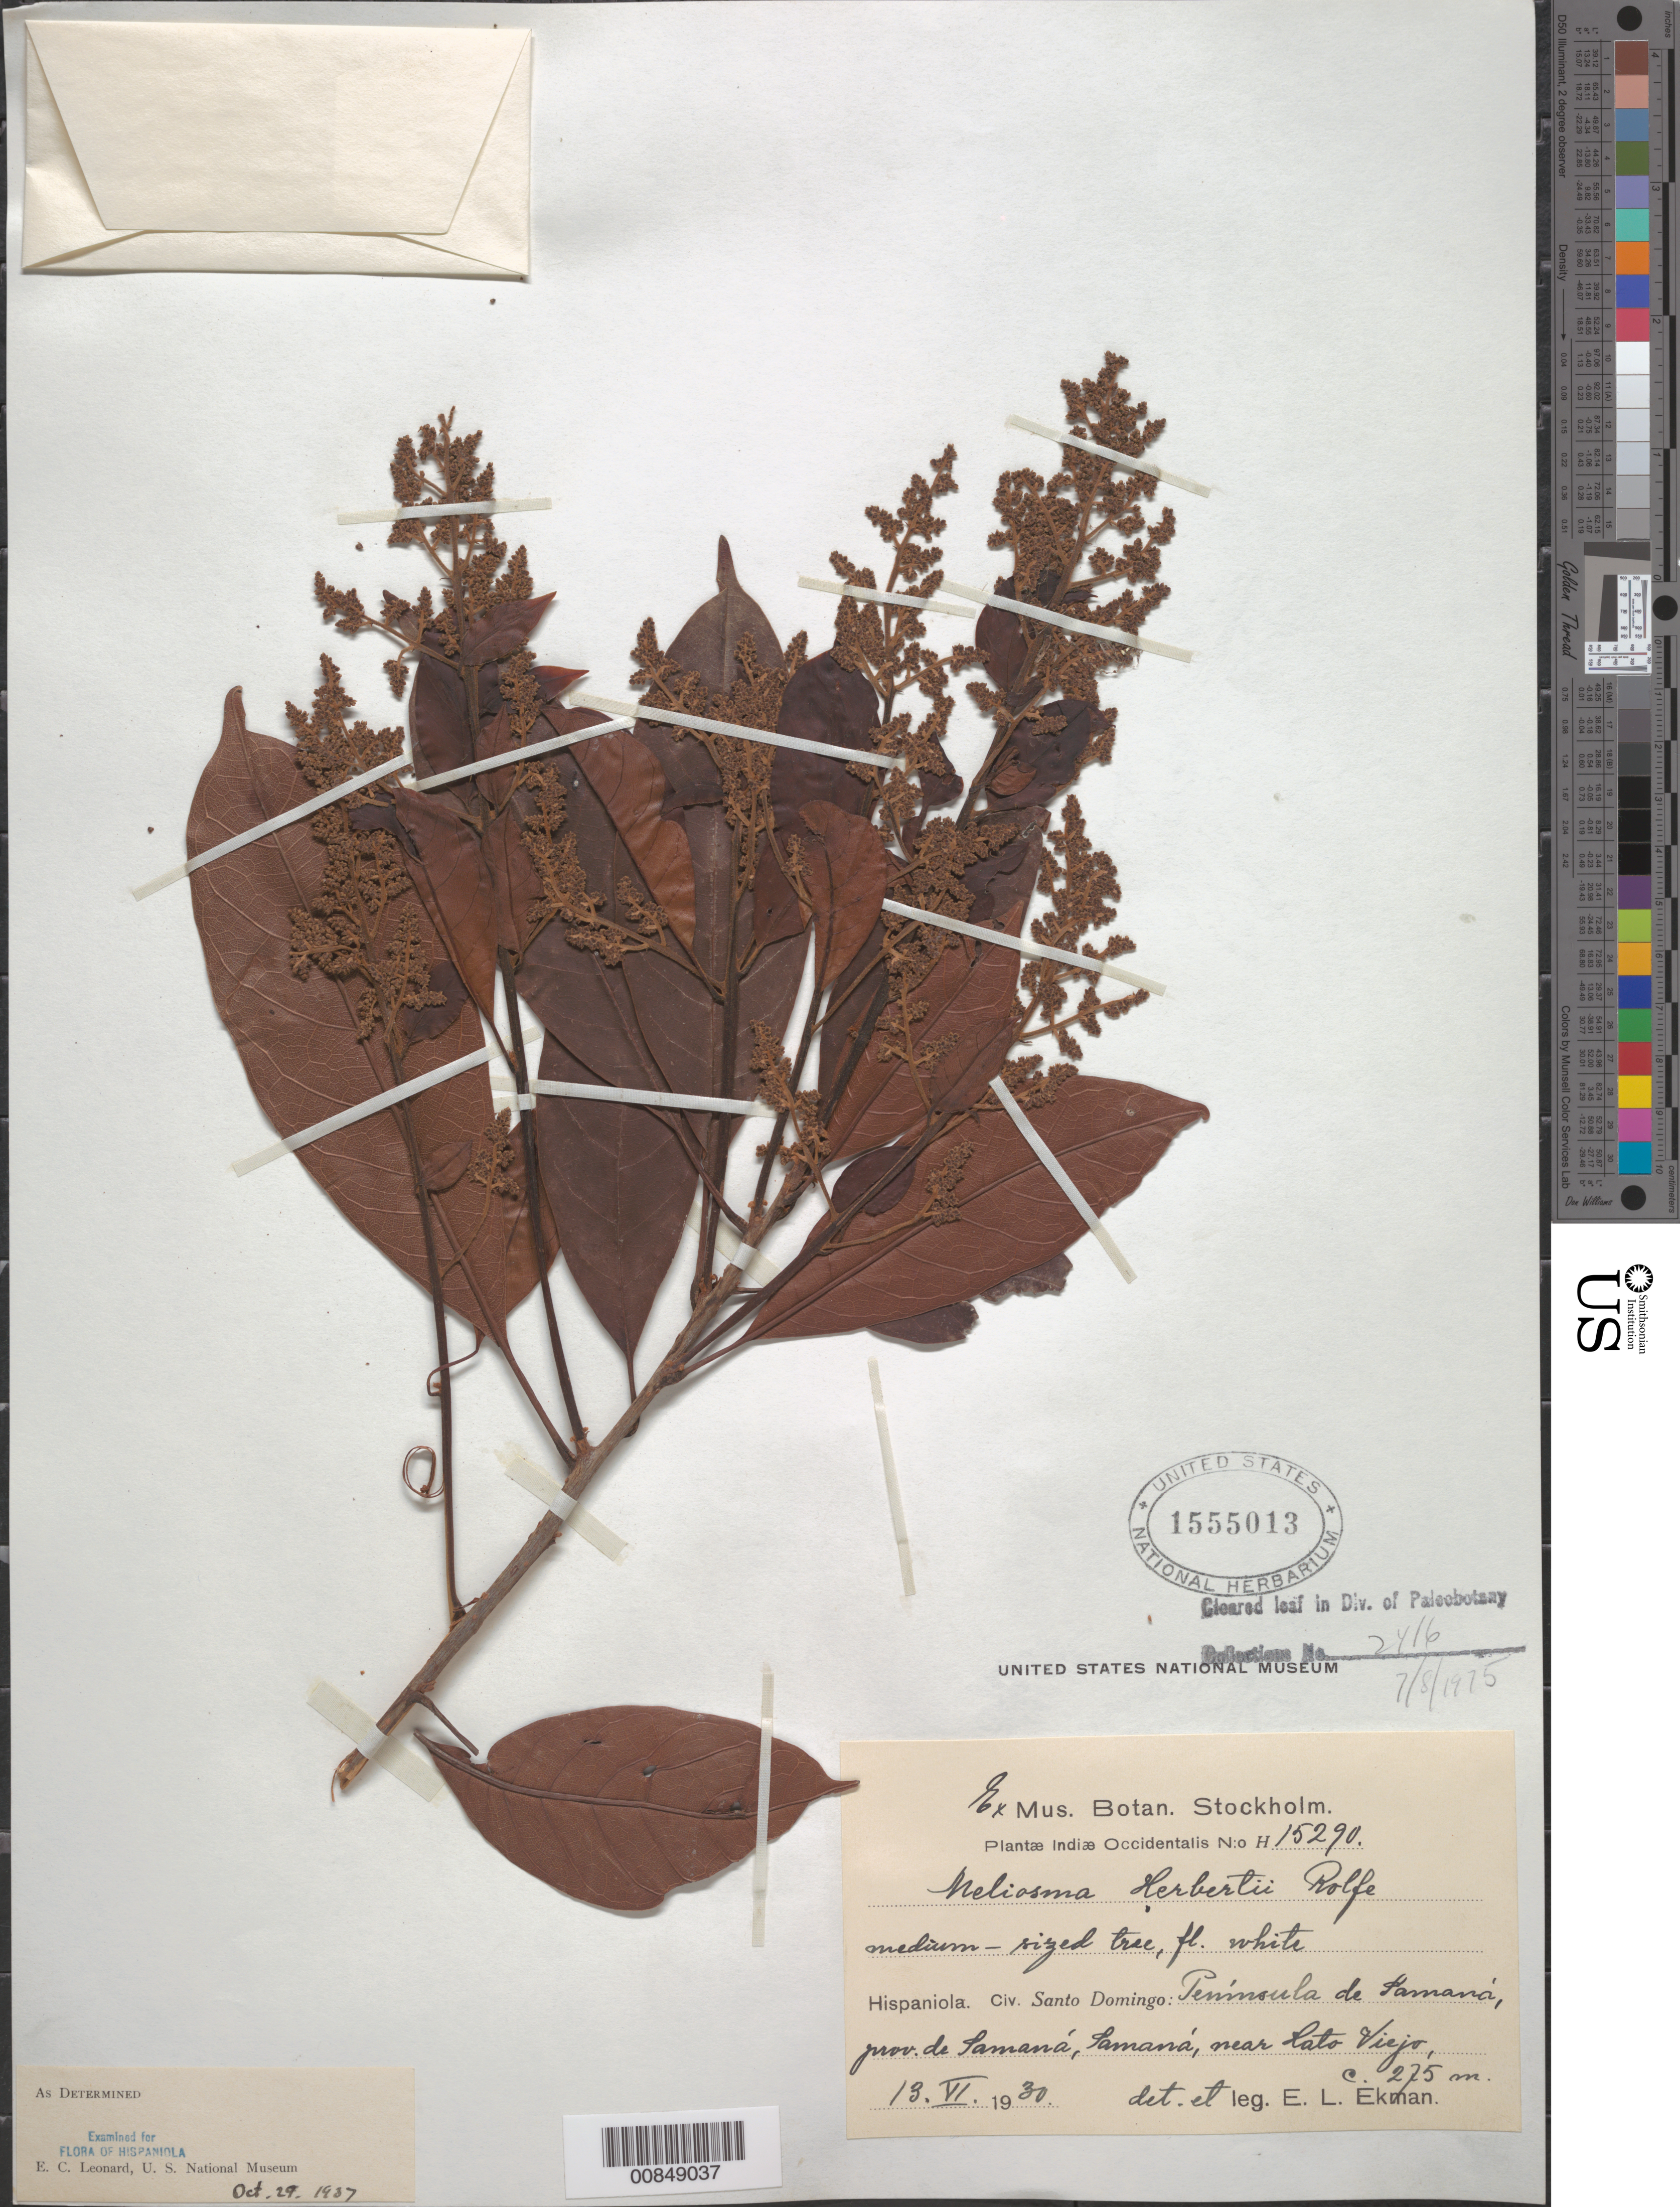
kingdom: Plantae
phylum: Tracheophyta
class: Magnoliopsida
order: Proteales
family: Sabiaceae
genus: Meliosma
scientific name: Meliosma herbertii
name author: Rolfe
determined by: Leonard, Emery C., (US)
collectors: E. L. Ekman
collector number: H 15290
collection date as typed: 13 Jun 1930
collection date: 1930-06-13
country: Dominican Republic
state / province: Samana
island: Hispaniola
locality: Península de Samaná, Samaná, near Hato Viejo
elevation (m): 275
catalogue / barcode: US 1555013